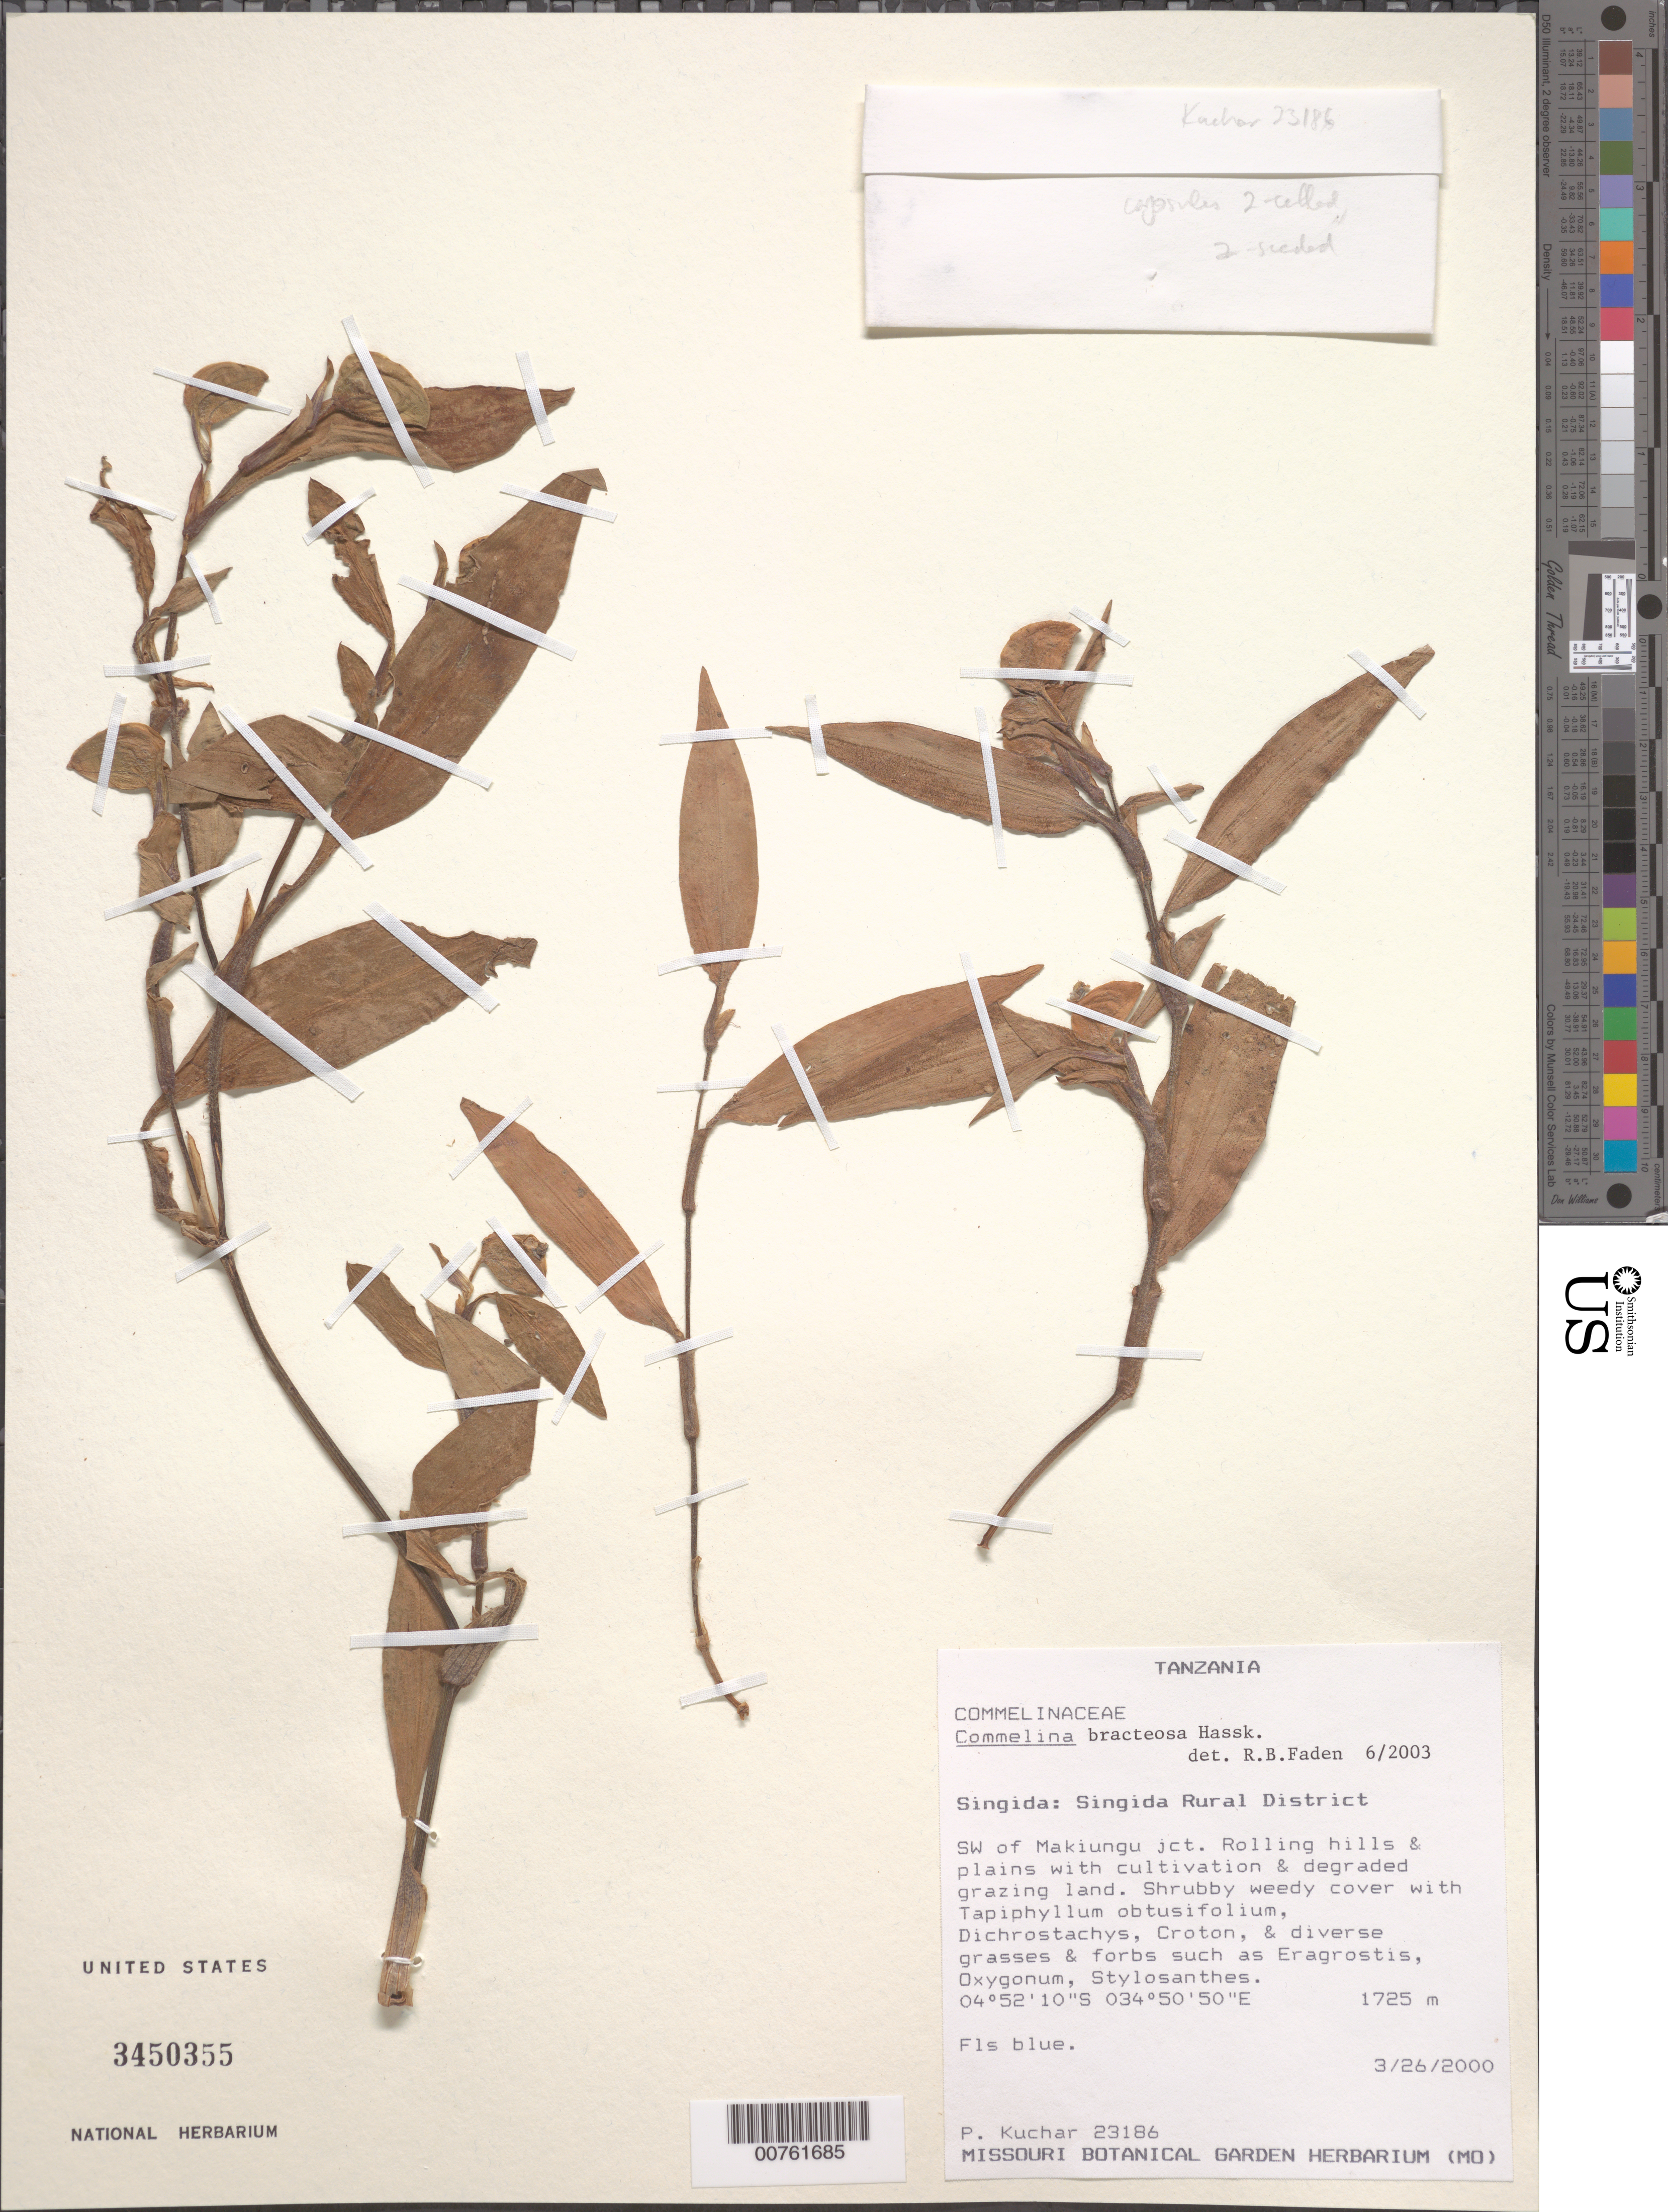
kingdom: Plantae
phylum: Tracheophyta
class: Liliopsida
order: Commelinales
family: Commelinaceae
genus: Commelina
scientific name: Commelina bracteosa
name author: Hassk.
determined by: Faden, Robert B., (US), Smithsonian Institution - National Museum of Natural History (UNITED STATES)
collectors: P. Kuchar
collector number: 23186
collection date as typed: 26 March 2000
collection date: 2000-03-26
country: Tanzania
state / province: Singida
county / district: Singida Rural District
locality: SW of Makiungu jct.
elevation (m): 1725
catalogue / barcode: US 3450355